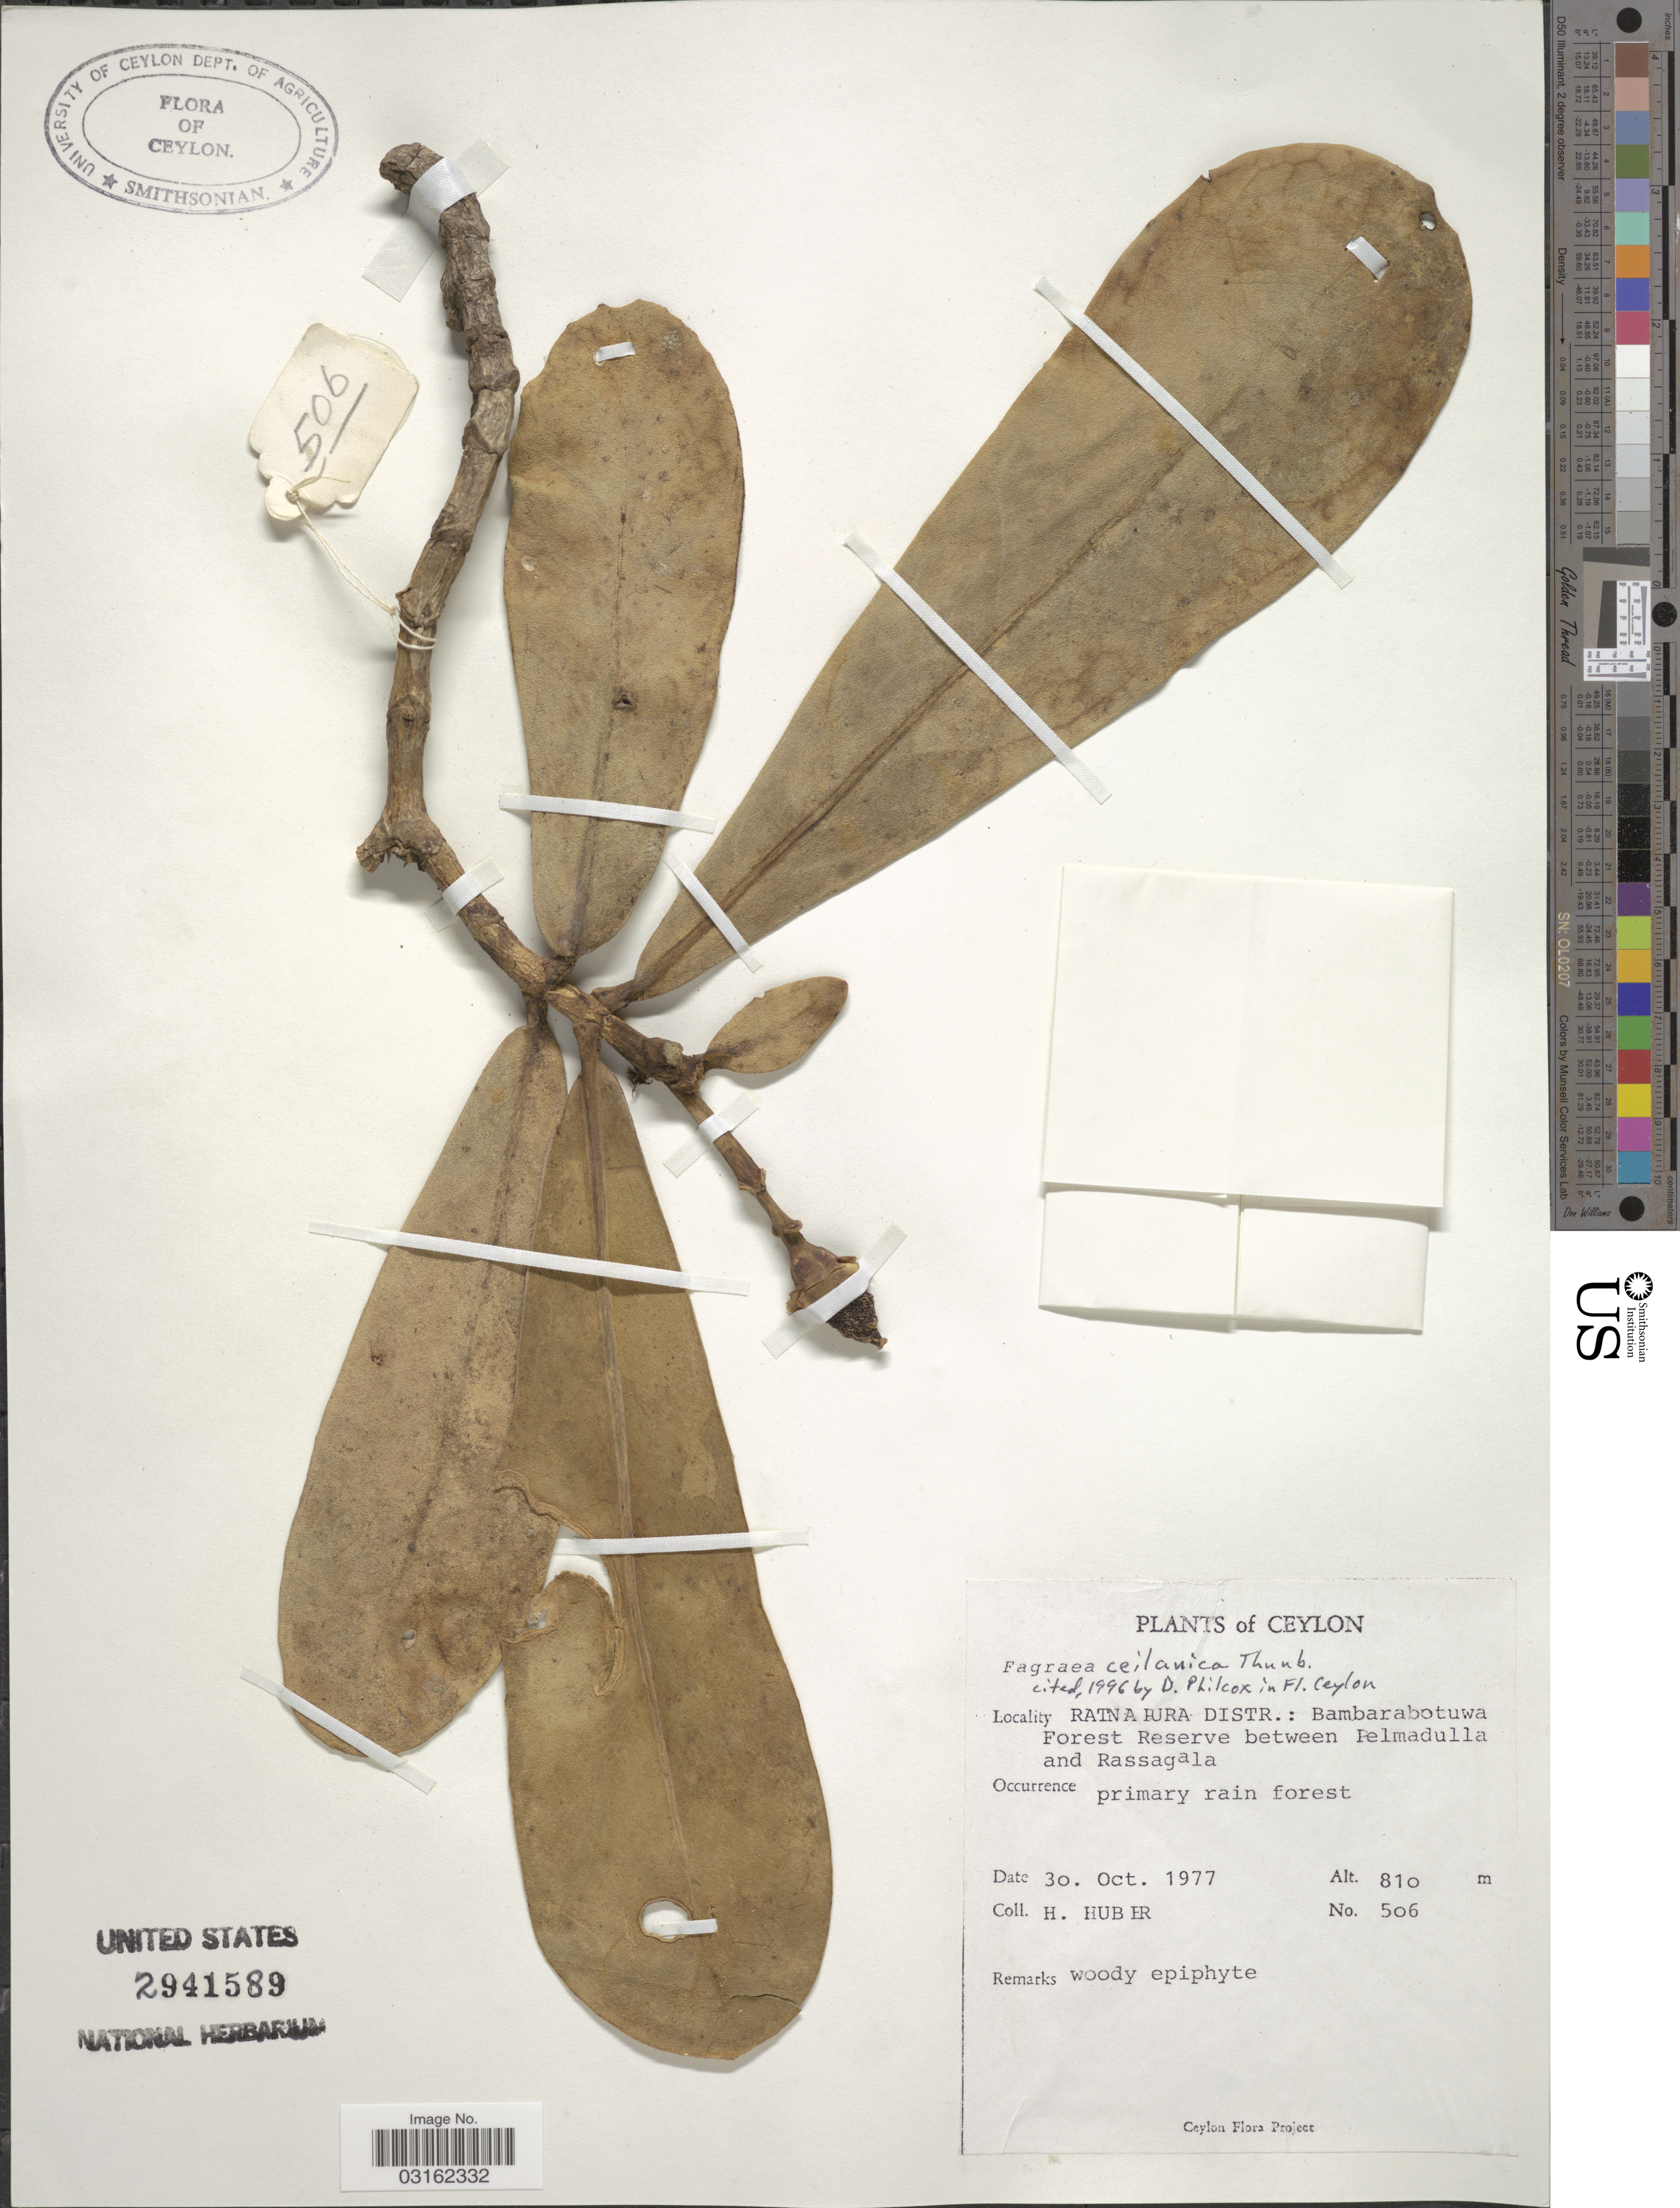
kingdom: Plantae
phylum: Tracheophyta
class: Magnoliopsida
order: Gentianales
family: Gentianaceae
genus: Fagraea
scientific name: Fagraea ceilanica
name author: Thunb.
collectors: H. Huber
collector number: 506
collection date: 1977-10-30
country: Sri Lanka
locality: Ceylon, Ratna Pura Distr.: Bambarabotuwa Forest Reserve between Pelmadulla and Rassagala.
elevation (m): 810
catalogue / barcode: US 2941589